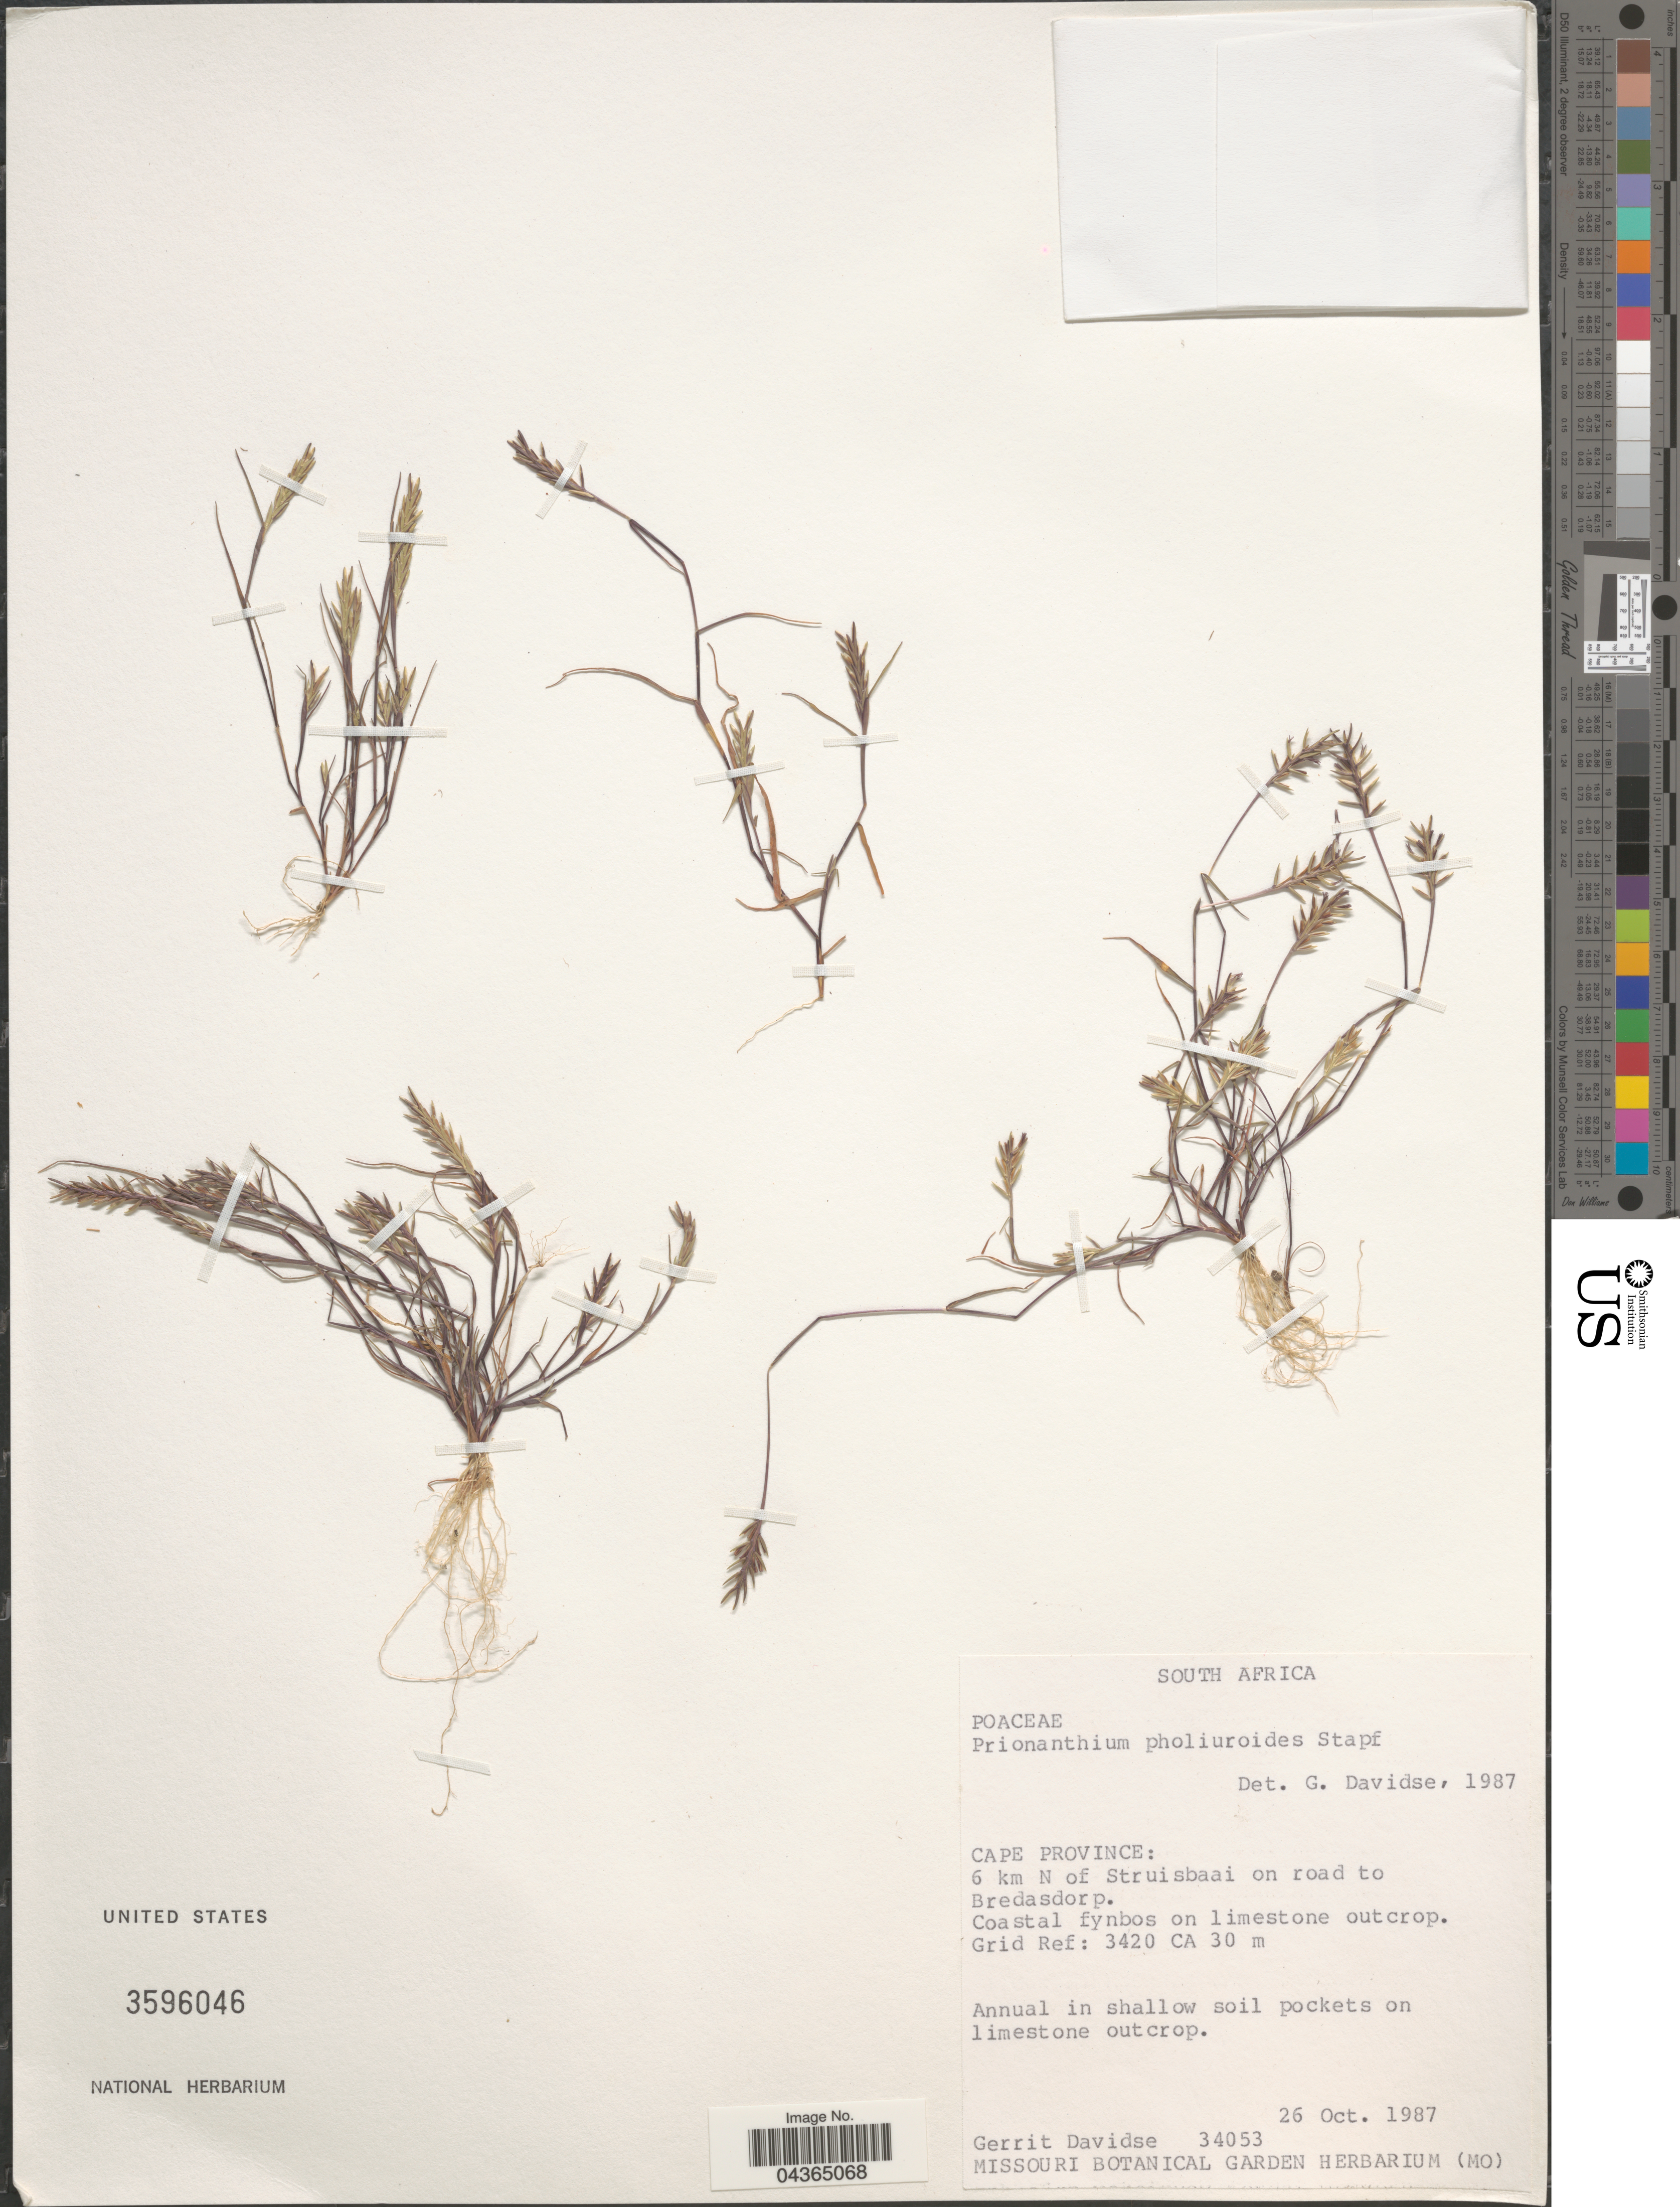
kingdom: Plantae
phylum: Tracheophyta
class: Liliopsida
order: Poales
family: Poaceae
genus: Pentameris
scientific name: Pentameris pholiuroides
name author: (Stapf) Galley & H.P. Linder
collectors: G. Davidse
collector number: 34053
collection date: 1987-10-26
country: South Africa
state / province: Western Cape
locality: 6 km N of Struisbaai on road to Bredasdorp. Coastal fynbos on limestone outcrop. Grid Ref: 3420 CA.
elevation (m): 30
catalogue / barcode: US 3596046